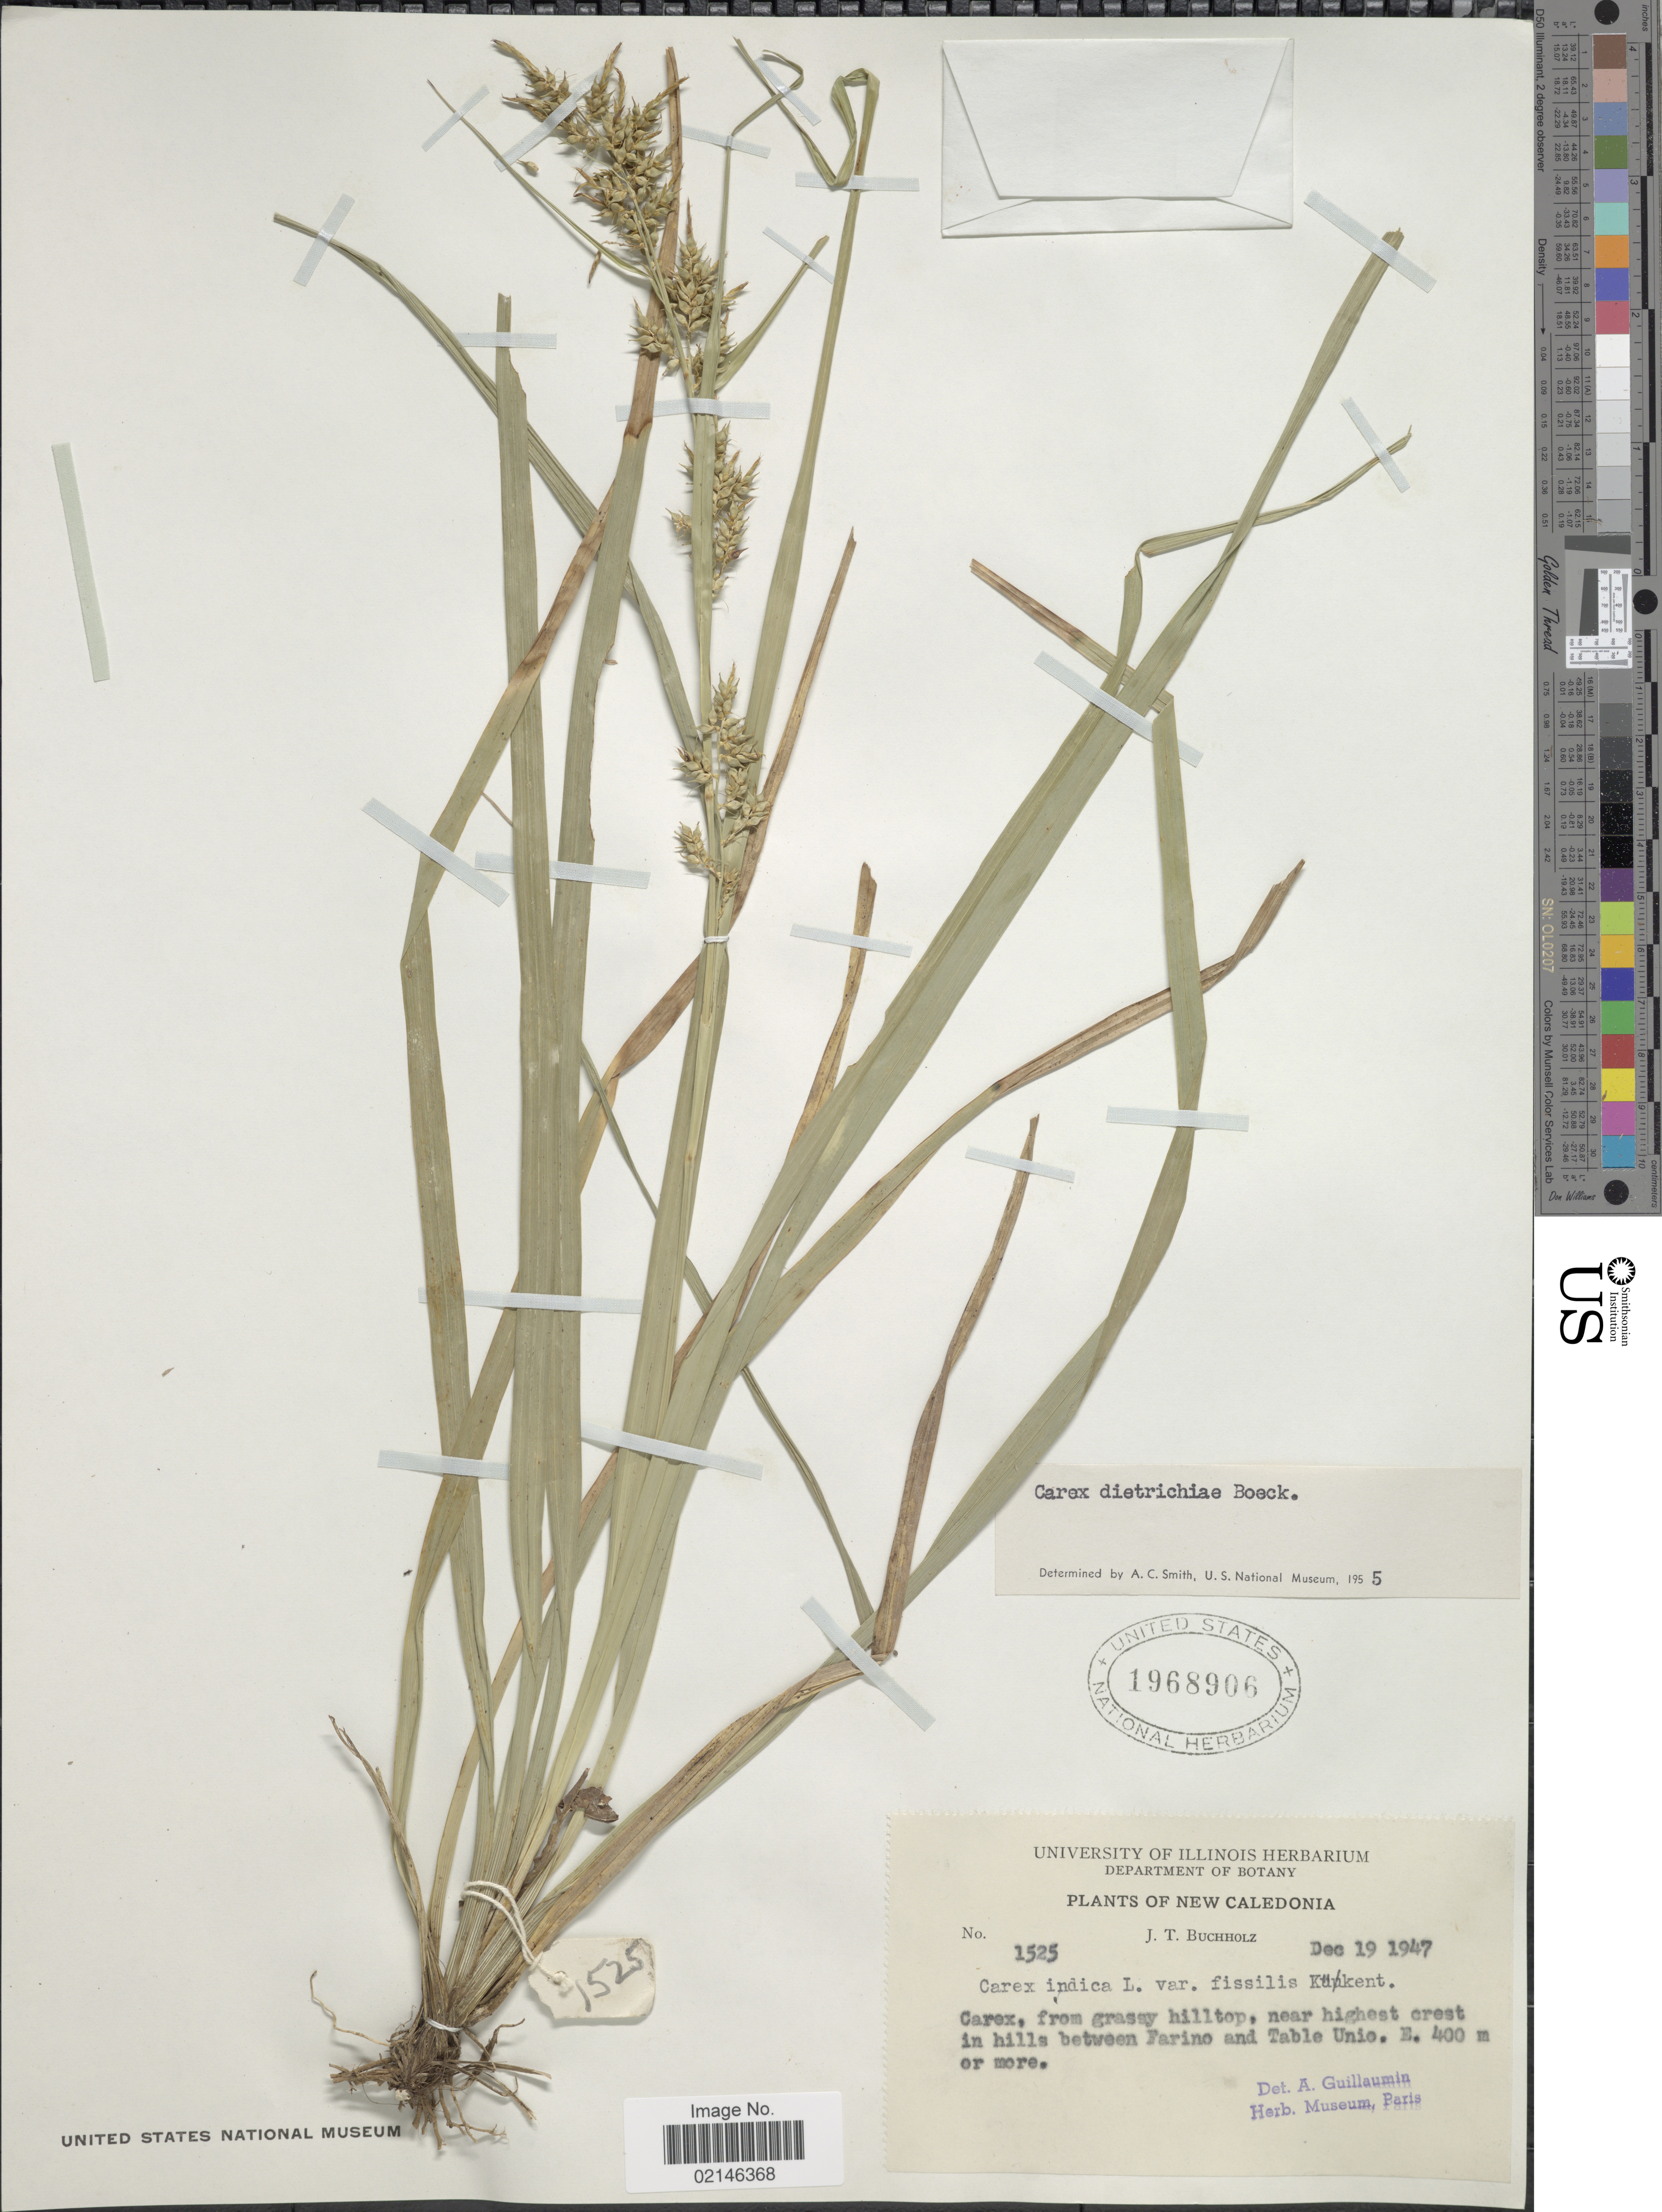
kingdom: Plantae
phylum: Tracheophyta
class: Liliopsida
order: Poales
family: Cyperaceae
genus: Carex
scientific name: Carex indica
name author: L.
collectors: J. T. Buchholz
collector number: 1525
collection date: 1947-12-19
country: New Caledonia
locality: Between Farino and Table Unio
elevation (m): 400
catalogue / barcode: US 1968906